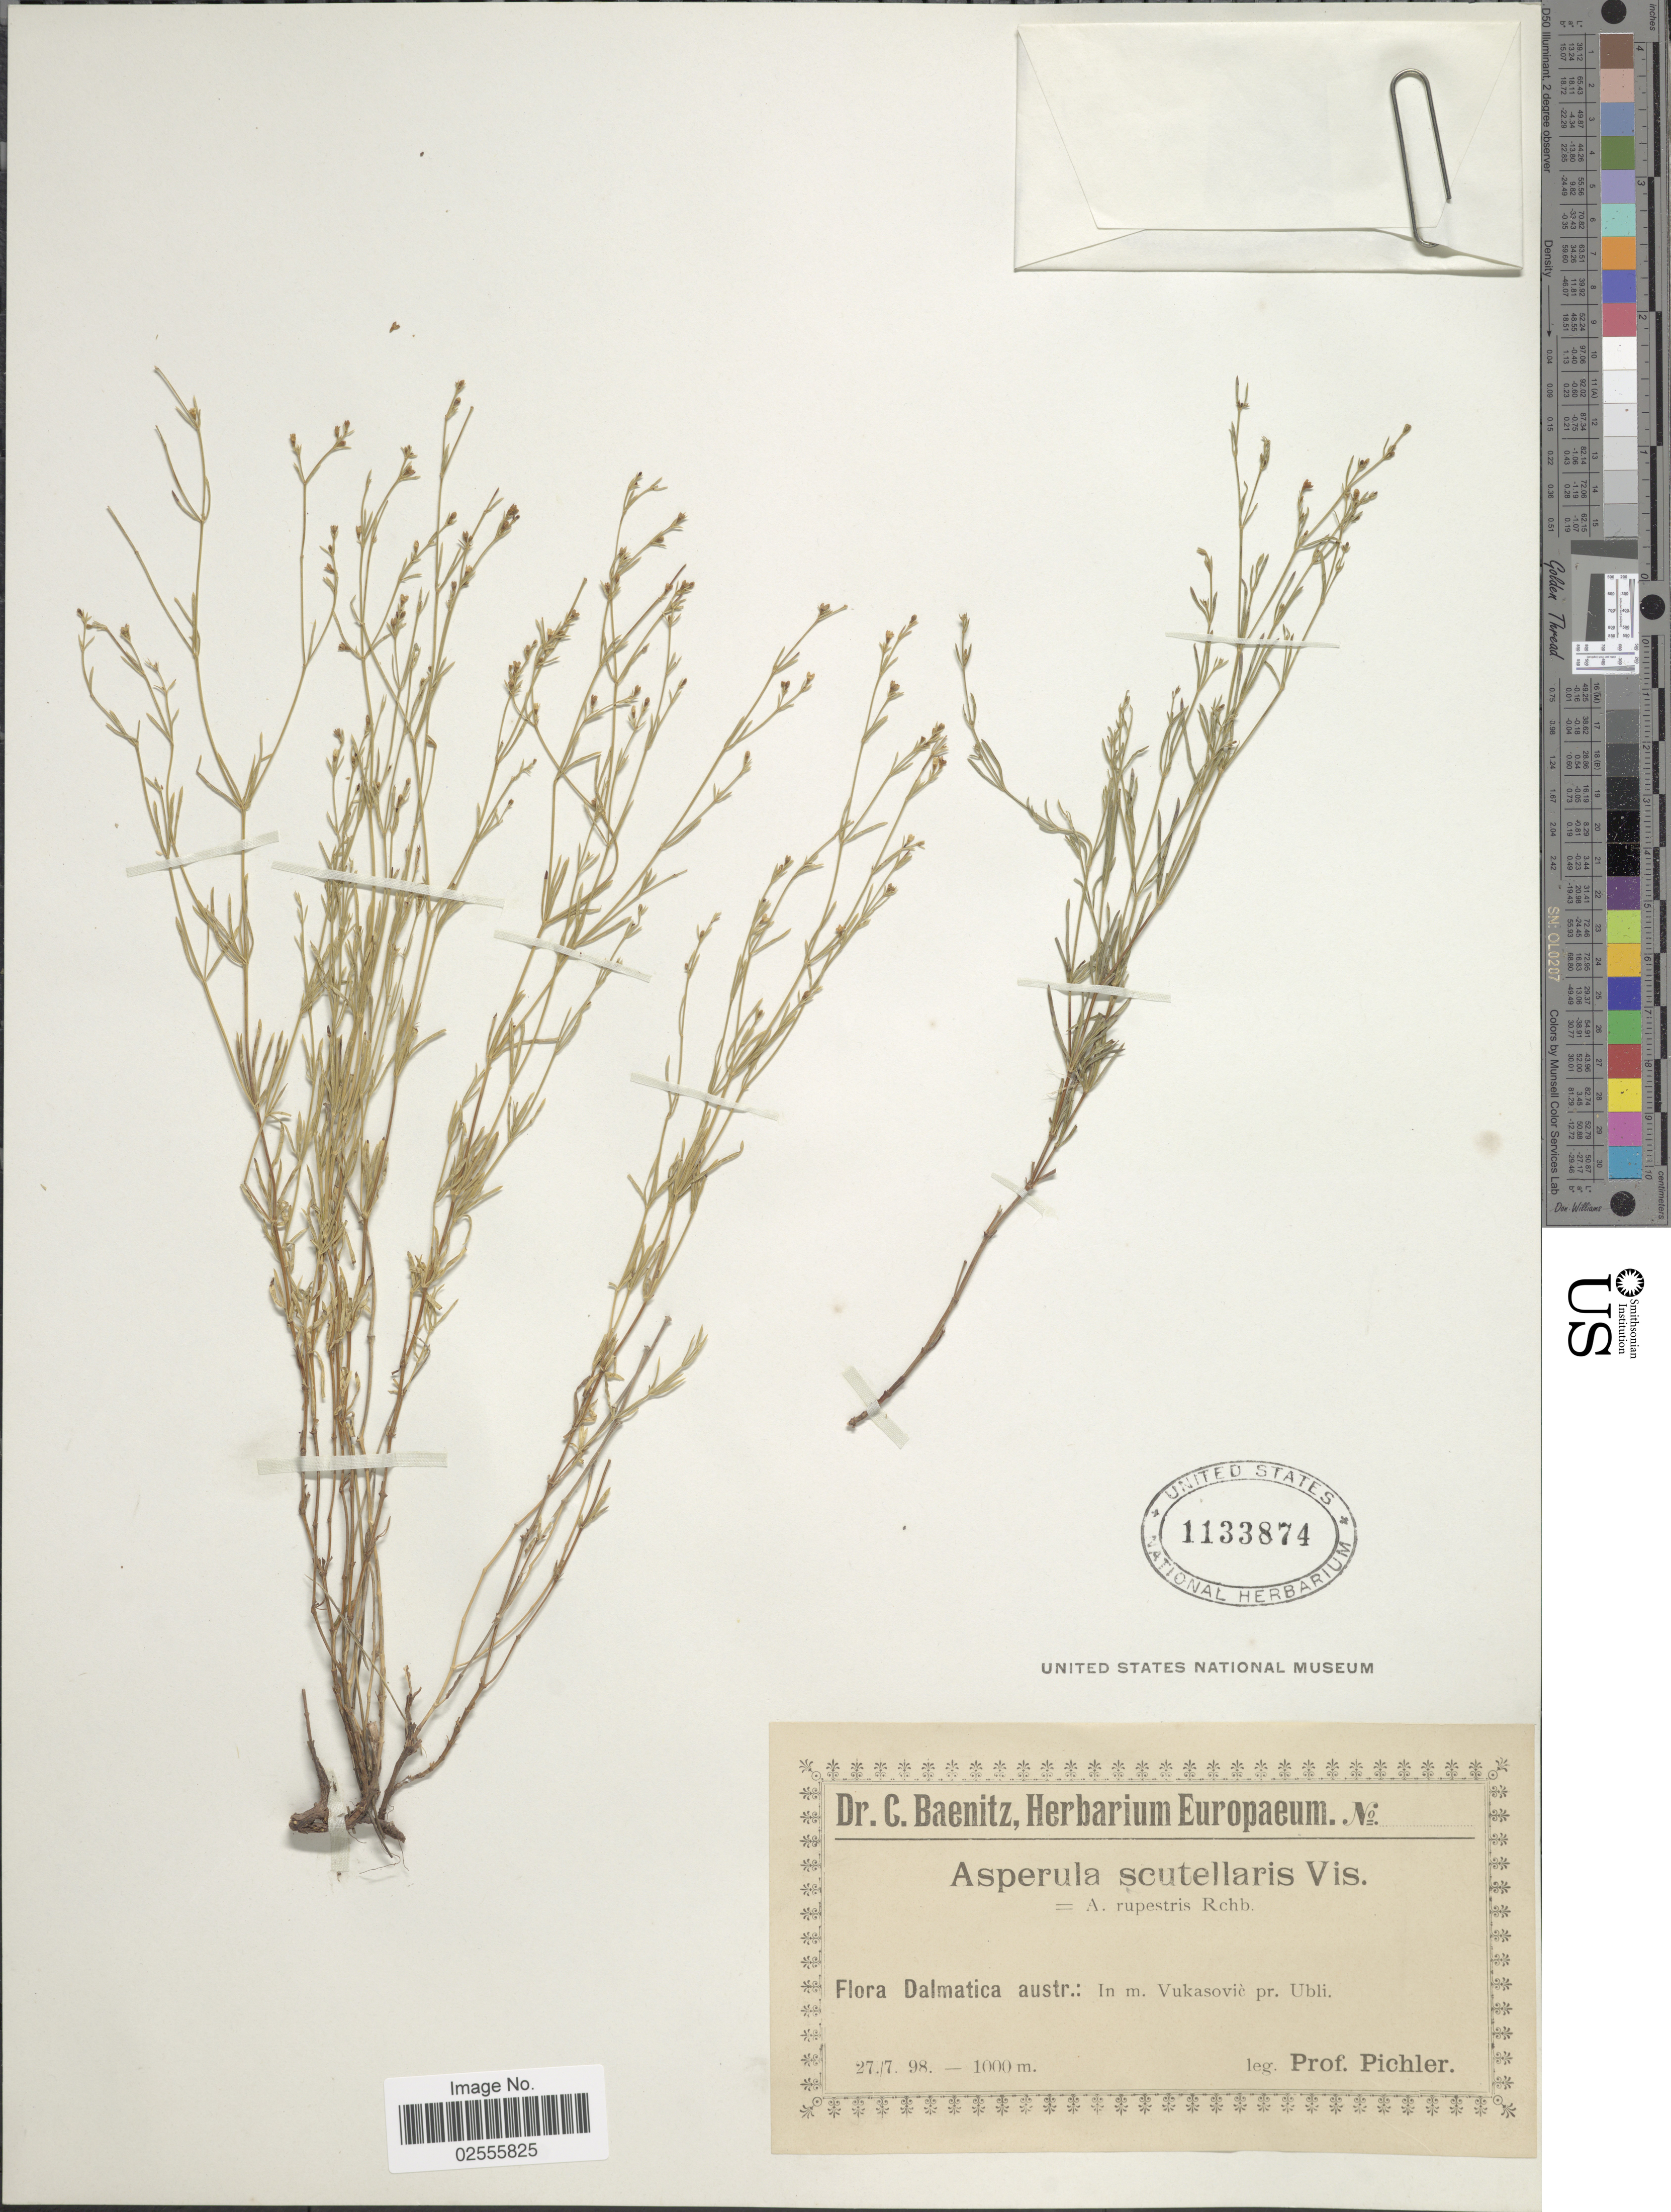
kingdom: Plantae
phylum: Tracheophyta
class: Magnoliopsida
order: Gentianales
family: Rubiaceae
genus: Asperula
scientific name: Asperula scutellaris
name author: Vis.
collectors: Pichler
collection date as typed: Transcribed d/m/y: 27/7/98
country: Croatia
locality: Dalmatica austr.: in m. Vukasovic pr. Ubli.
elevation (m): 1000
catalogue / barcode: US 1133874